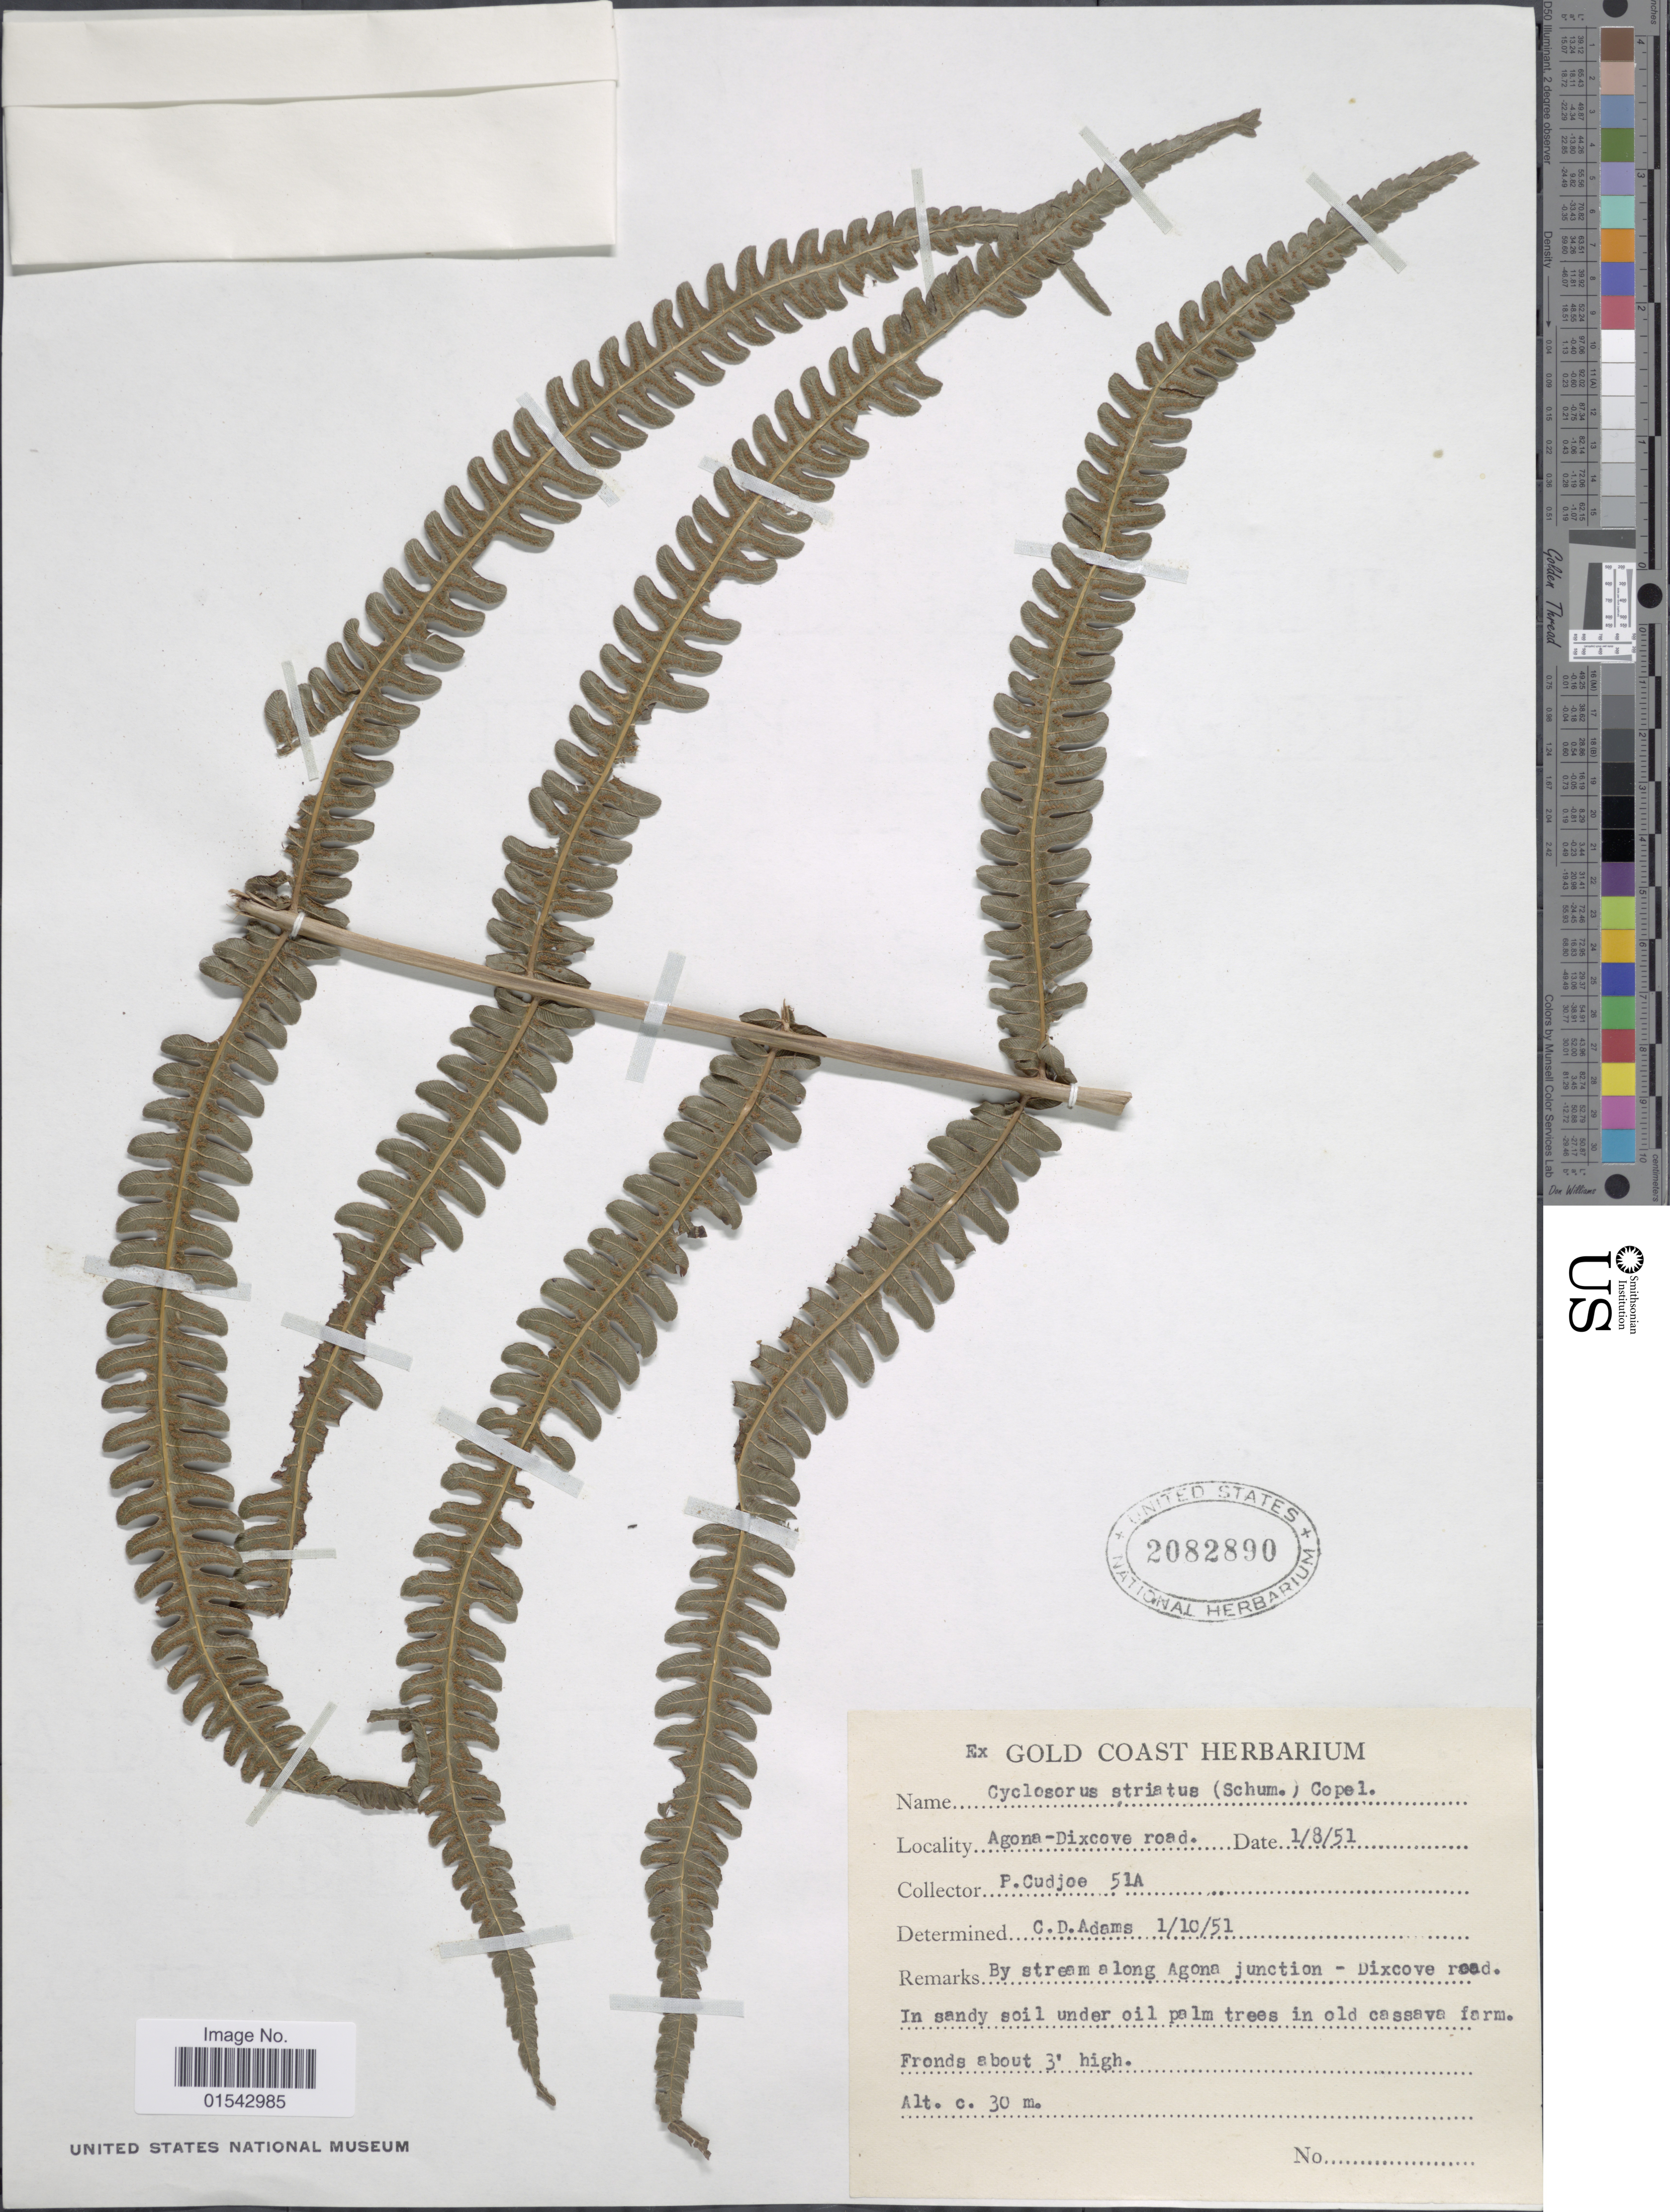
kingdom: Plantae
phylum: Tracheophyta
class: Polypodiopsida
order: Polypodiales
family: Thelypteridaceae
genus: Cyclosorus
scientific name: Cyclosorus interruptus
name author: (Willd.) H. Itô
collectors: P. Cudjoe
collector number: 51A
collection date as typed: Transcribed d/m/y: 1/8/51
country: Ghana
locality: Agona-Dixcove road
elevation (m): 30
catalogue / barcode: US 2082890